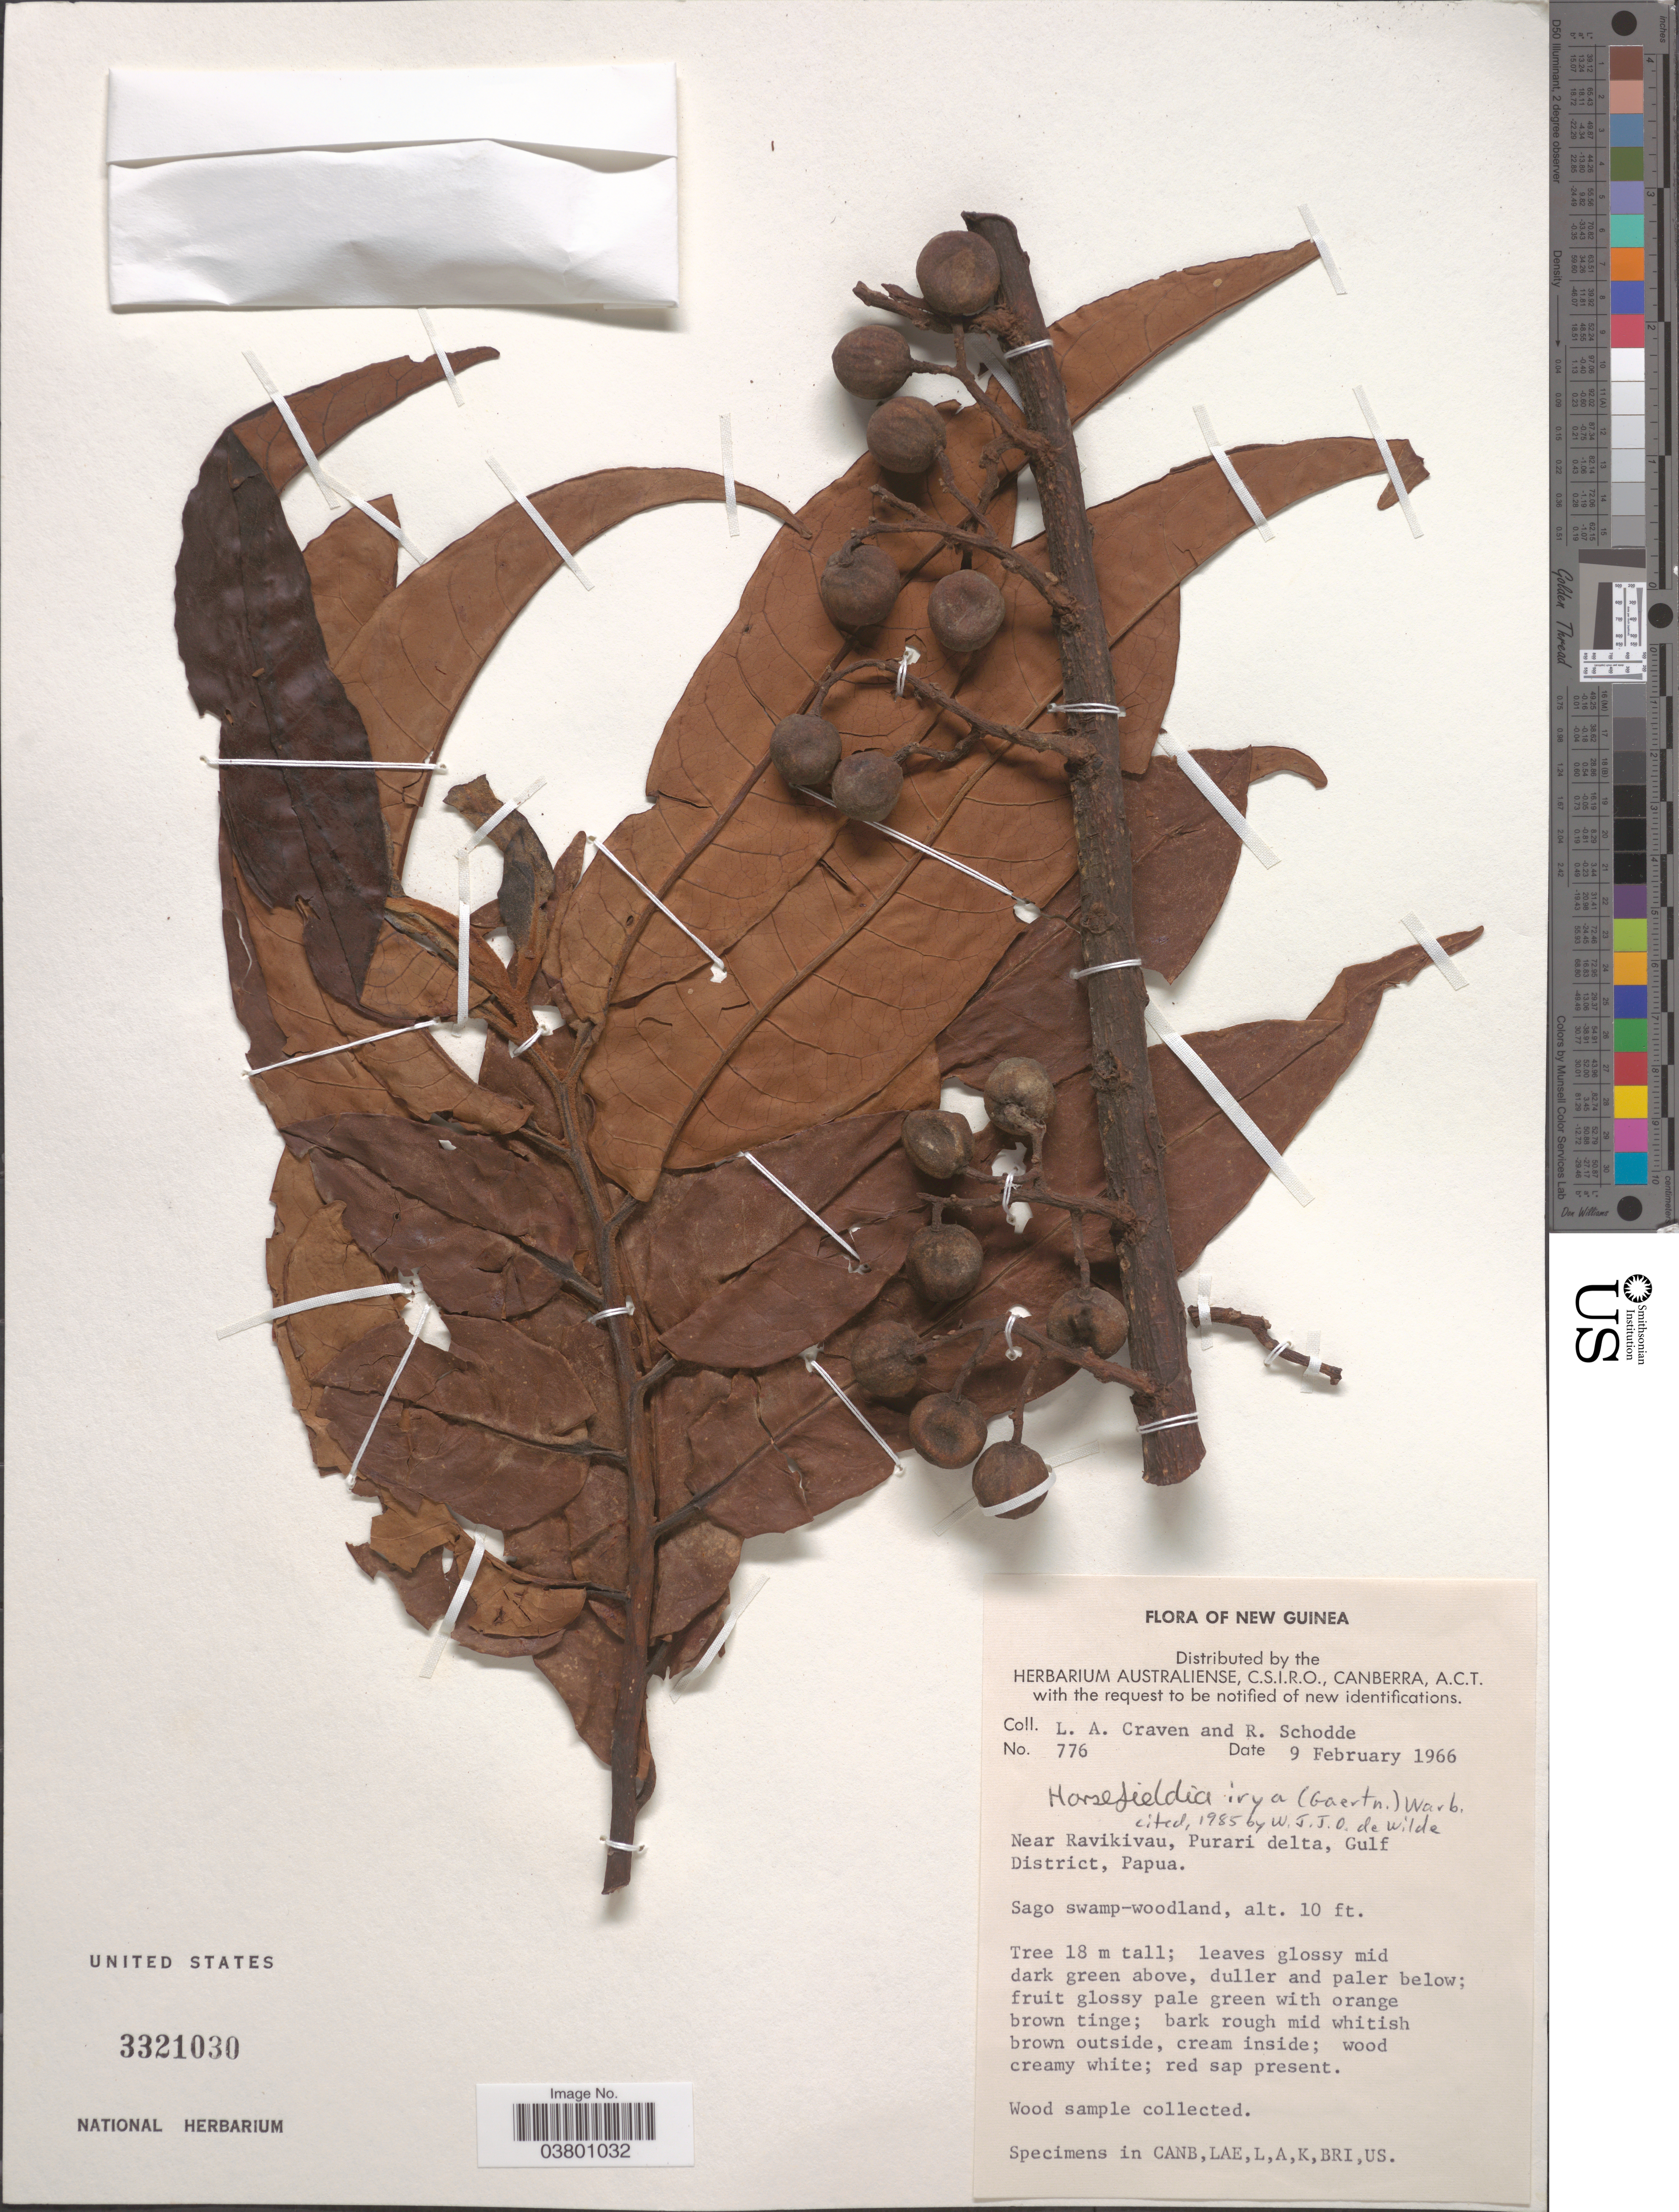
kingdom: Plantae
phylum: Tracheophyta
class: Magnoliopsida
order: Magnoliales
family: Myristicaceae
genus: Horsfieldia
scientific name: Horsfieldia irya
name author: (Gaertn.) Warb.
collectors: L. A. Craven & R. Schodde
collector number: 776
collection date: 1966-02-09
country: Papua New Guinea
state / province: Gulf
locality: New Guinea. Near Ravikivau, Purari delta, Gulf District, Papua.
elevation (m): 3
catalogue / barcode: US 3321030